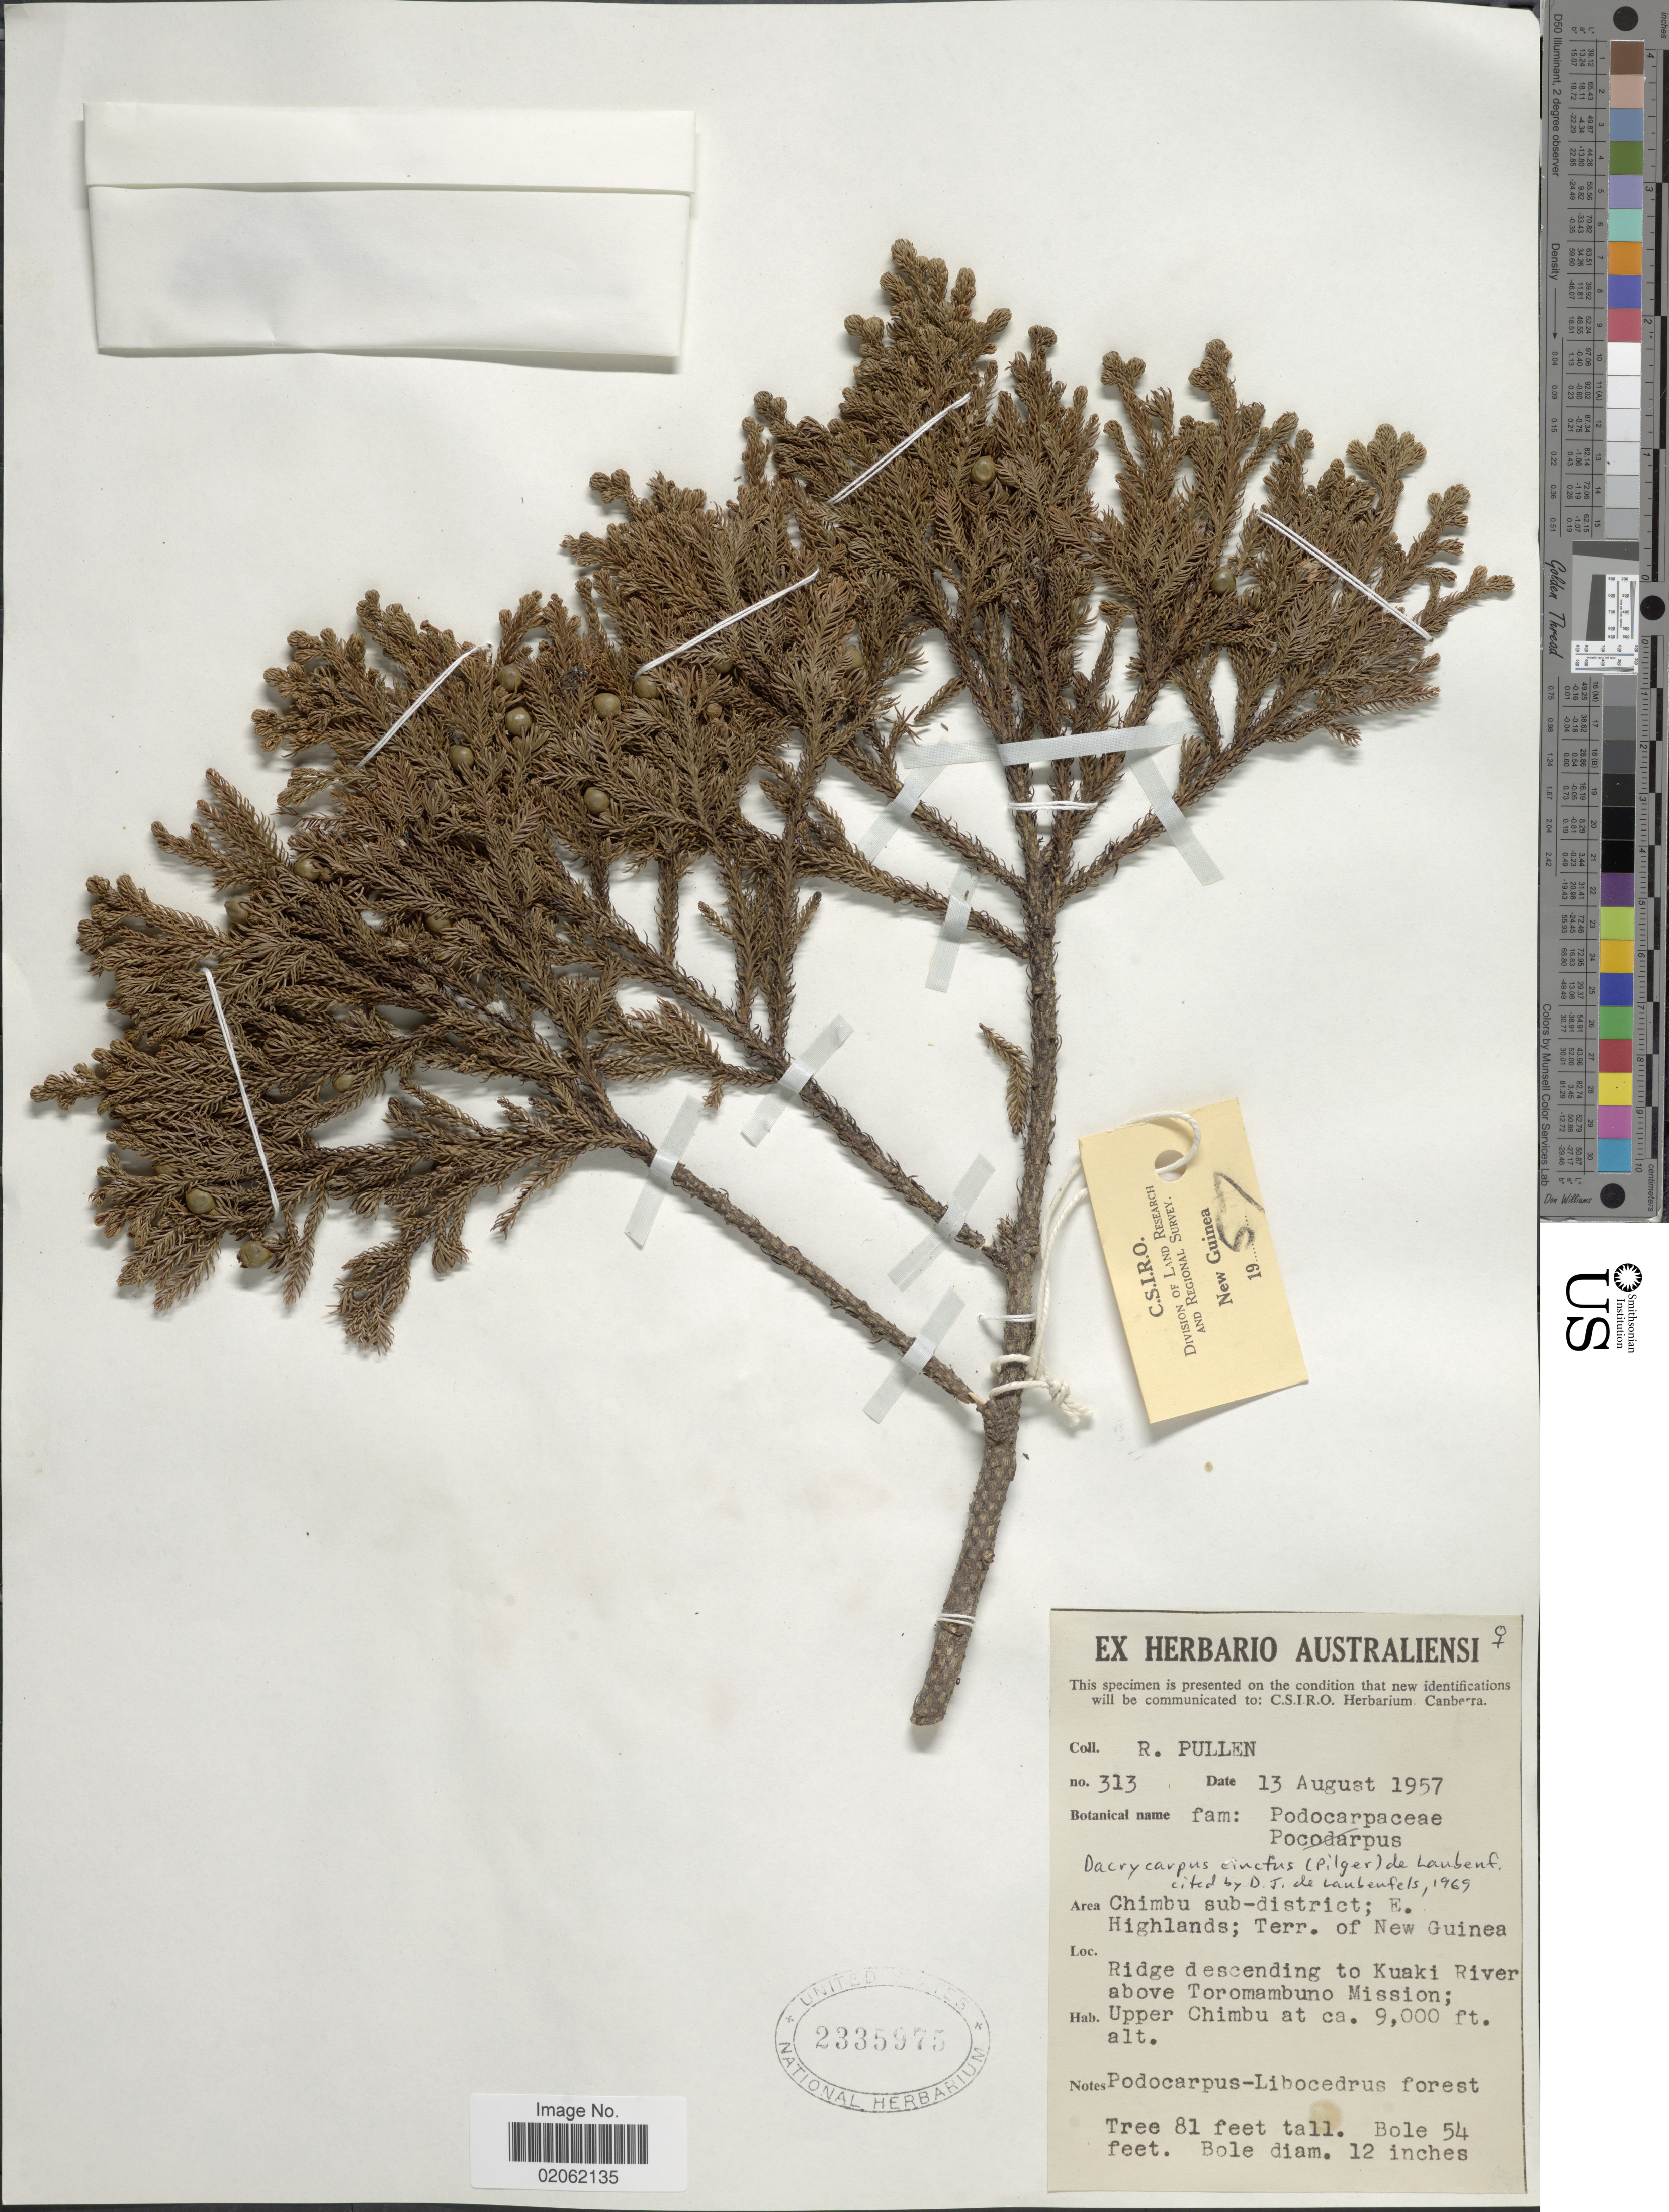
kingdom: Plantae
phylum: Tracheophyta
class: Pinopsida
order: Pinales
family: Podocarpaceae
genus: Dacrycarpus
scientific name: Dacrycarpus cinctus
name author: (Pilg.) de Laub.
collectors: R. Pullen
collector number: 313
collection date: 1957-08-13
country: Papua New Guinea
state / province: Chimbu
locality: Area Chimbu sub-district; E. Highlands; Terr. of New Guinea, Ridge descending to Kuaki River above Toromambuno Mission; Upper Chimbu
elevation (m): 2743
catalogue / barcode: US 2335975